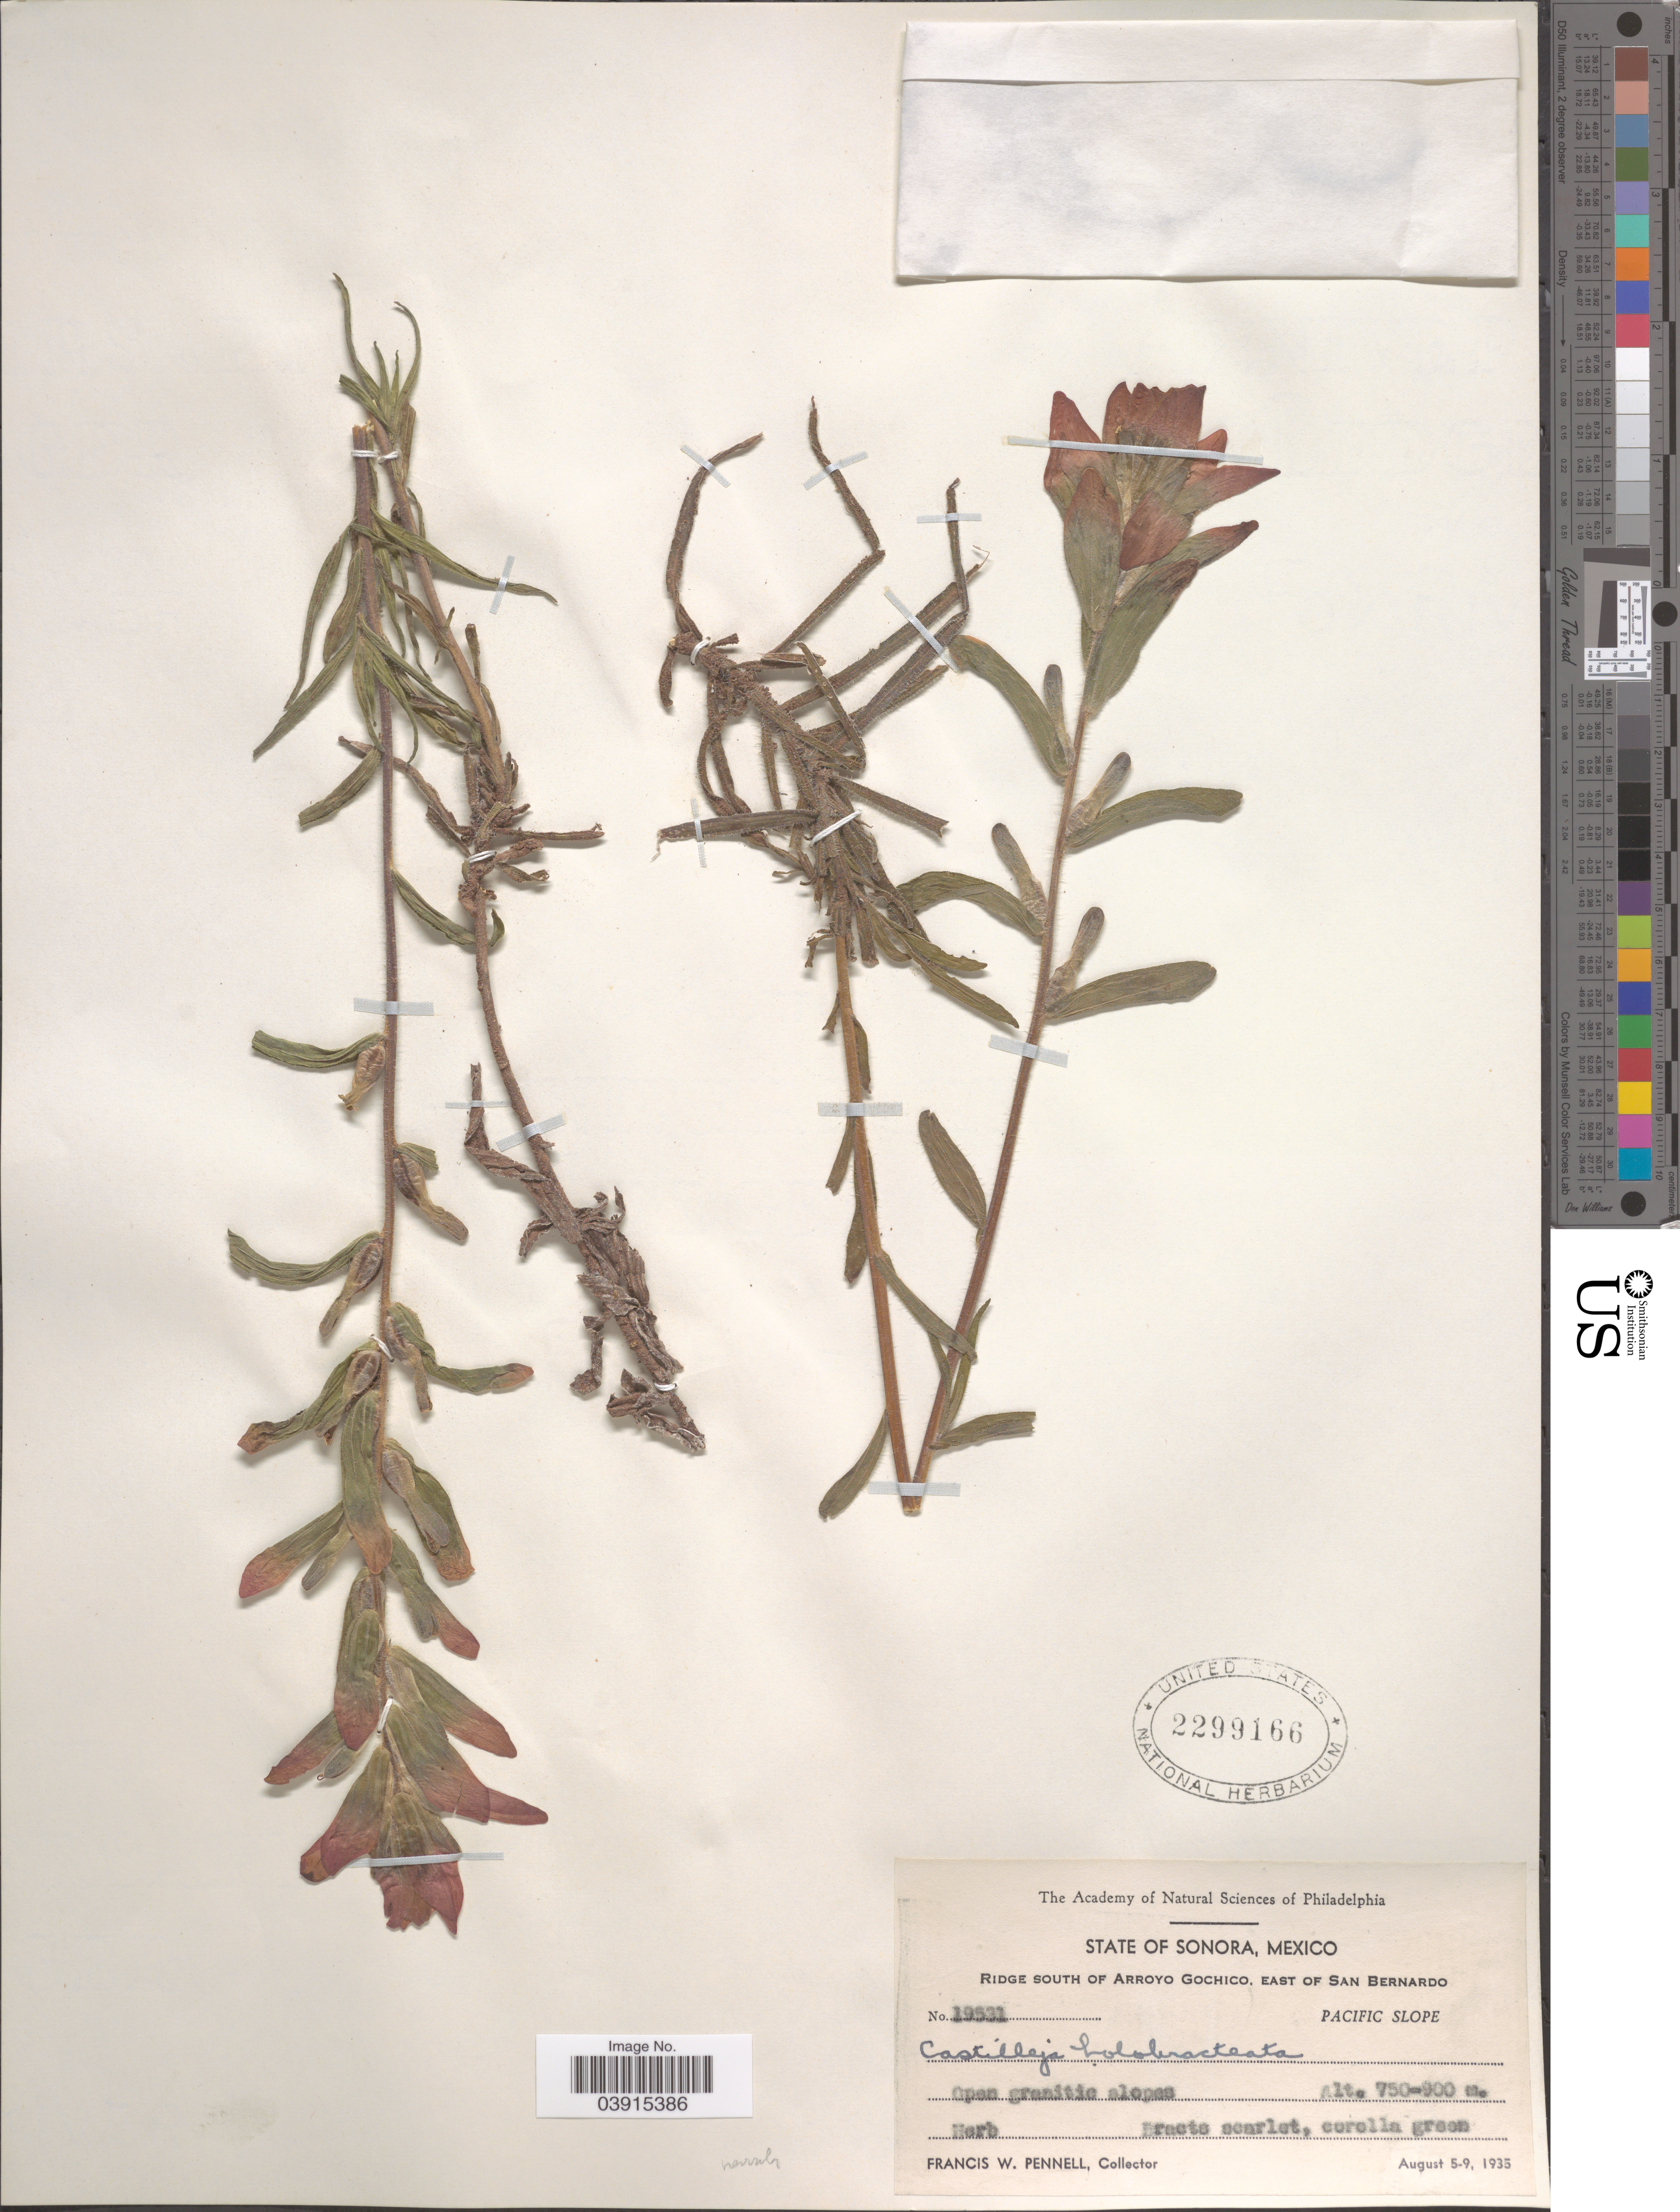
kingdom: Plantae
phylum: Tracheophyta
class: Magnoliopsida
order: Lamiales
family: Orobanchaceae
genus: Castilleja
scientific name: Castilleja nervata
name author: Eastw.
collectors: F. W. Pennell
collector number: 19531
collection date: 1935-08-05/1935-08-09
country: Mexico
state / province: Sonora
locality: Ridge south of Arroyo Gochico, east of San Bernardo. Pacific Slope.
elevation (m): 750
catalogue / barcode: US 2299166